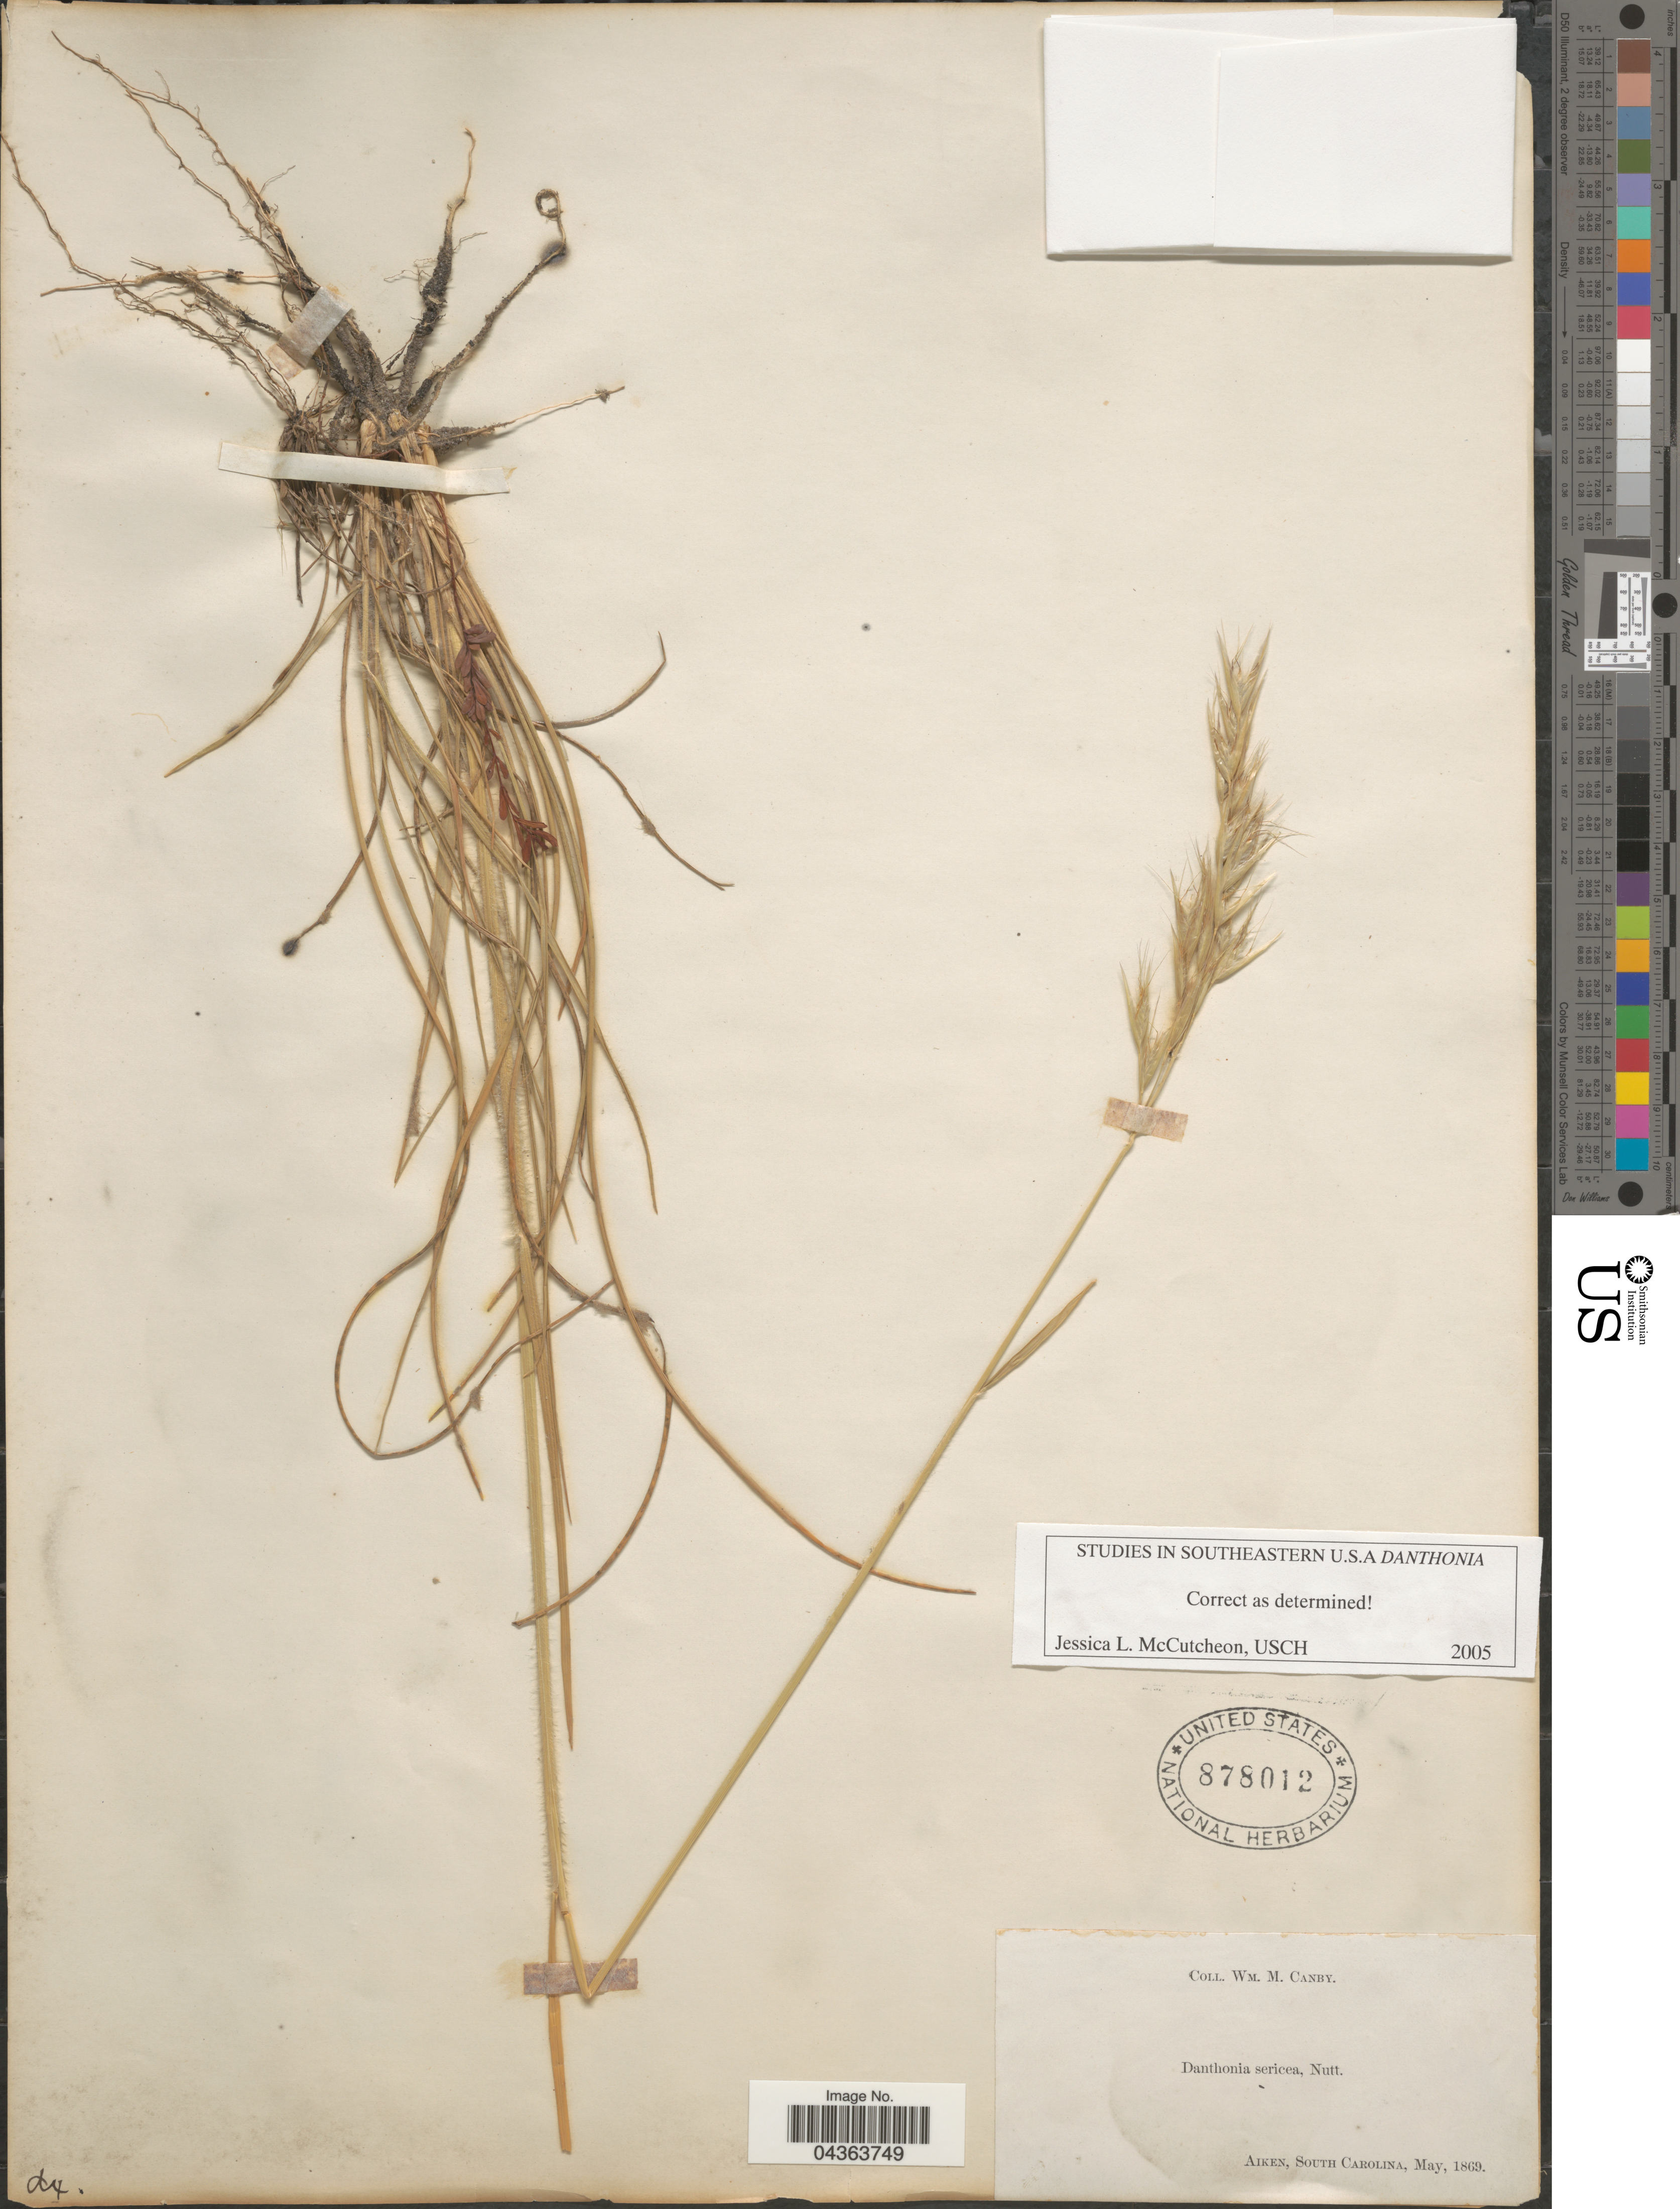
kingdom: Plantae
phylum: Tracheophyta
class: Liliopsida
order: Poales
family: Poaceae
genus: Danthonia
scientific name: Danthonia sericea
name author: Nutt.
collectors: W. Canby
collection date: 1869-05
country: United States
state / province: South Carolina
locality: Aiken.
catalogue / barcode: US 878012